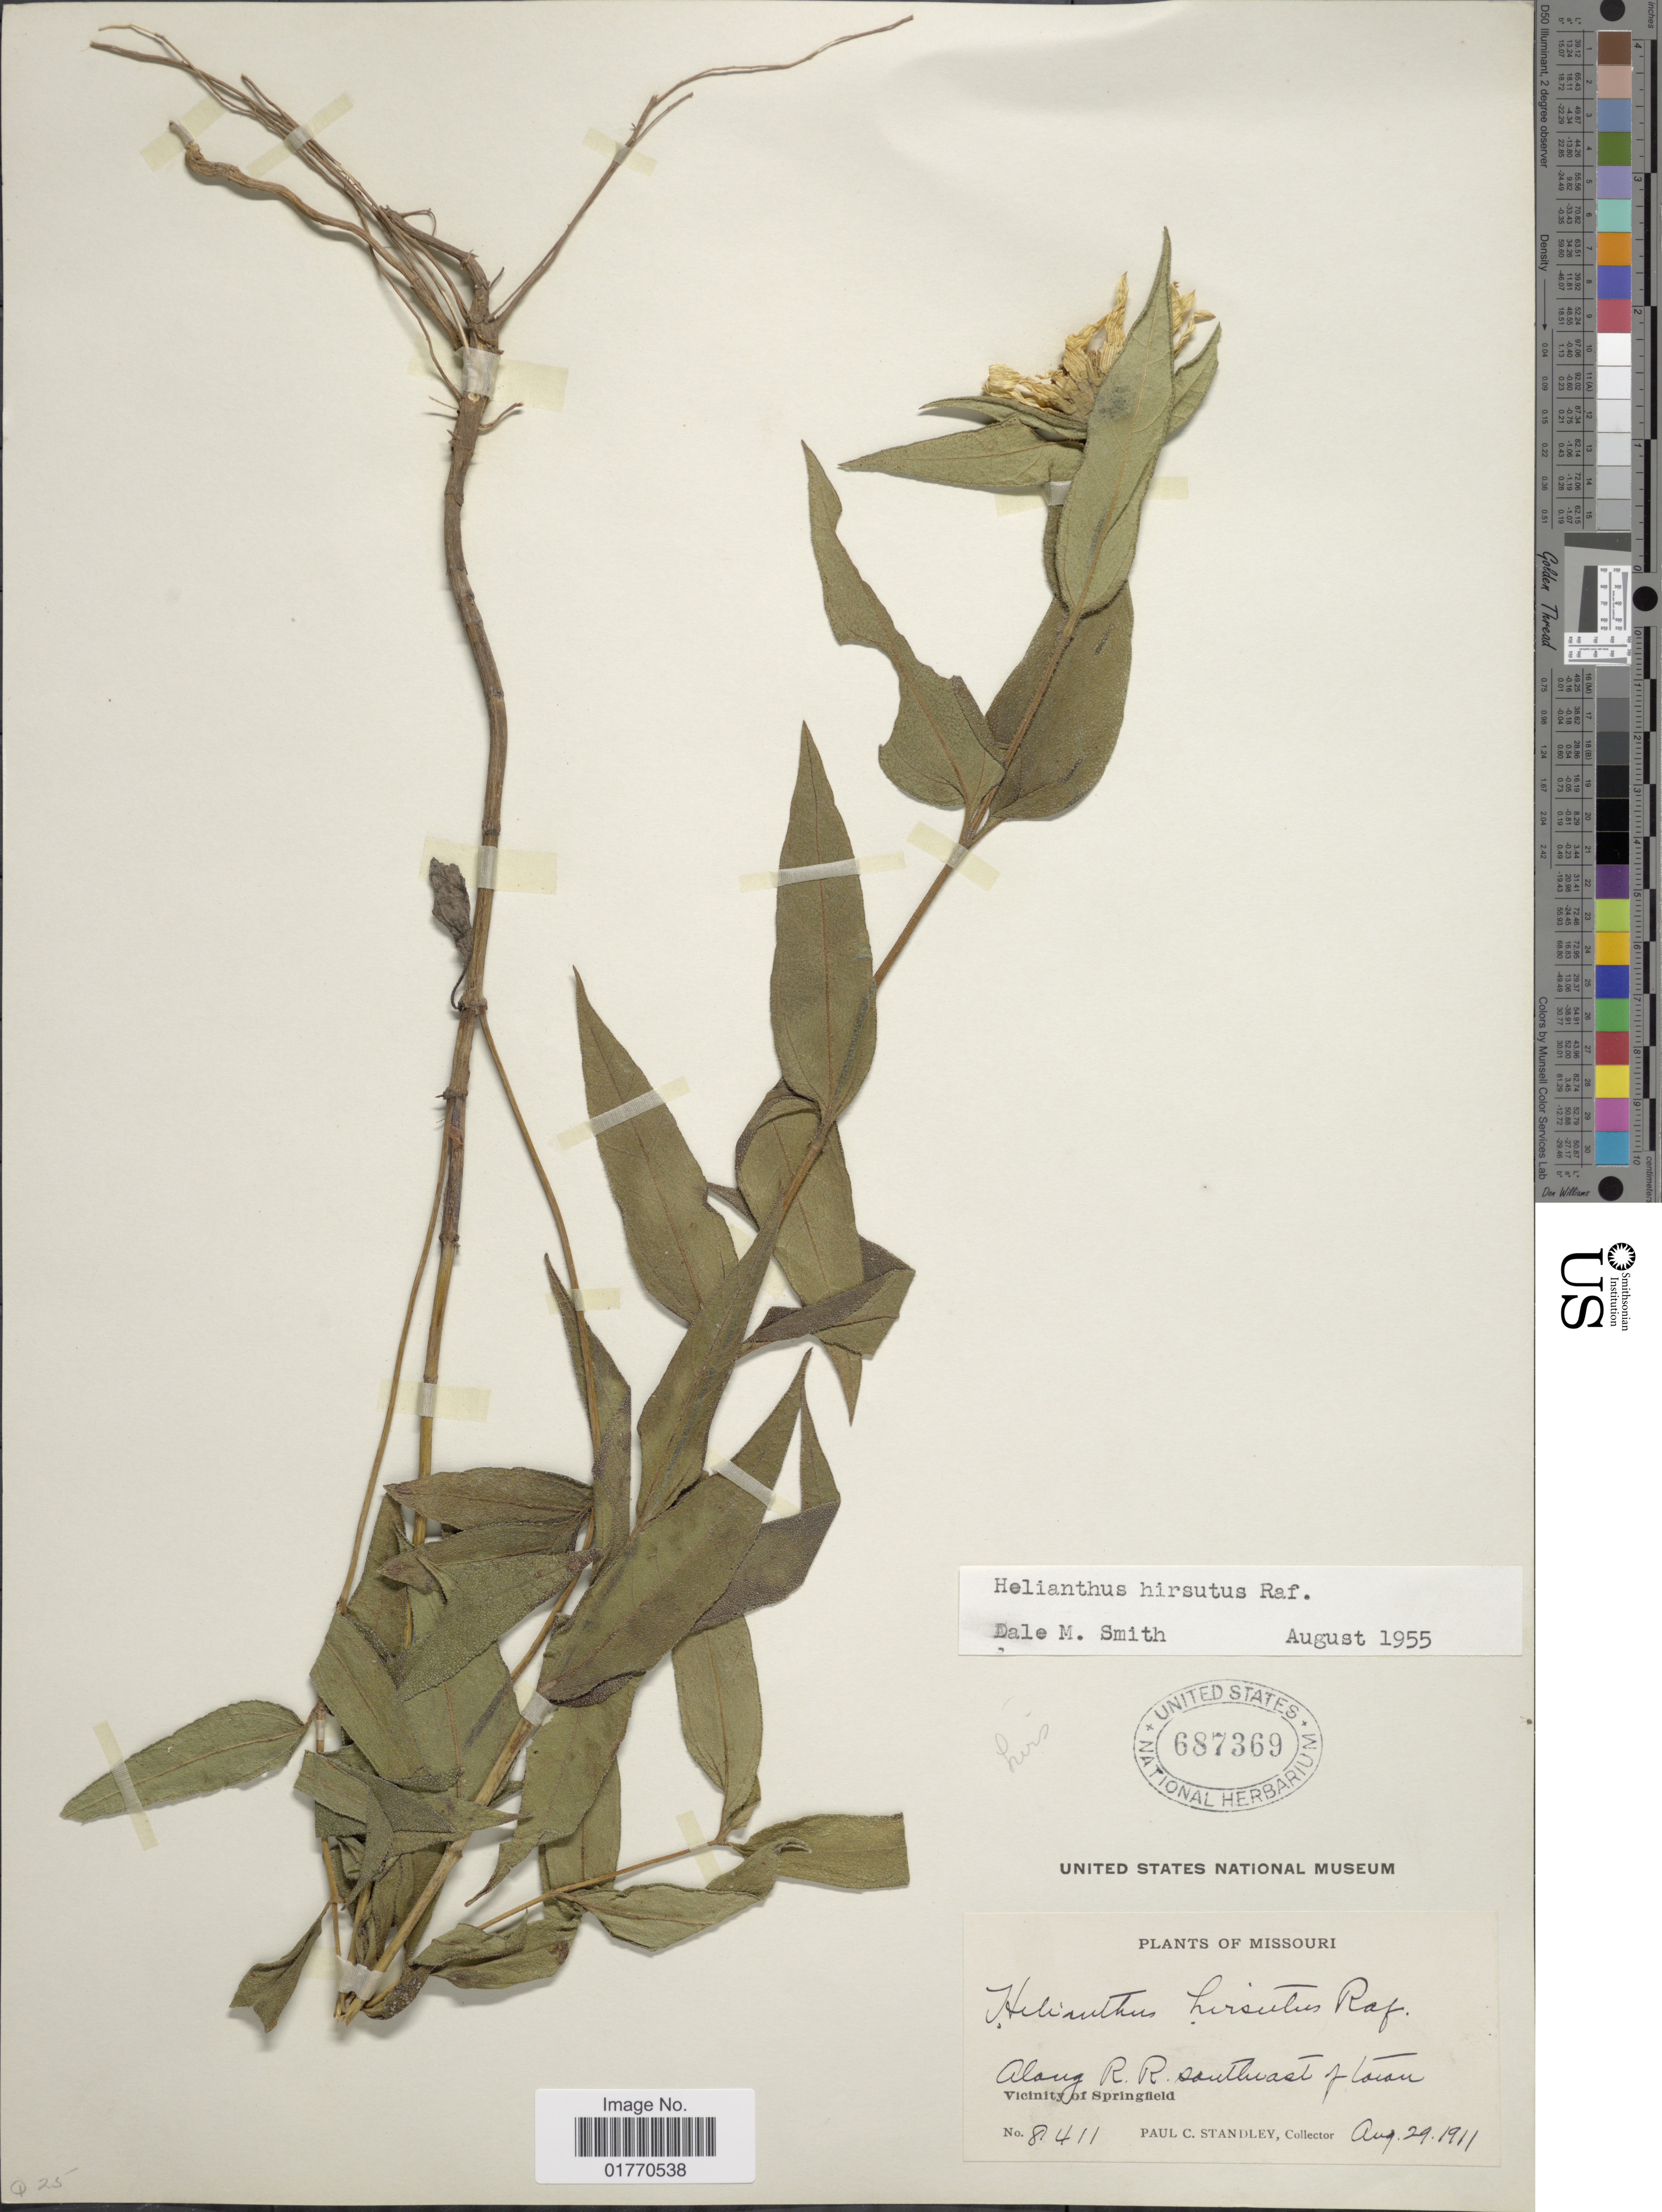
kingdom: Plantae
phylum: Tracheophyta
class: Magnoliopsida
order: Asterales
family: Asteraceae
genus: Helianthus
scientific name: Helianthus hirsutus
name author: Raf.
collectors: P. C. Standley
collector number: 8411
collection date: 1911-08-29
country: United States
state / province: Missouri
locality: Along R.R. southeast of town, Vicinity of Springfield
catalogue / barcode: US 687369